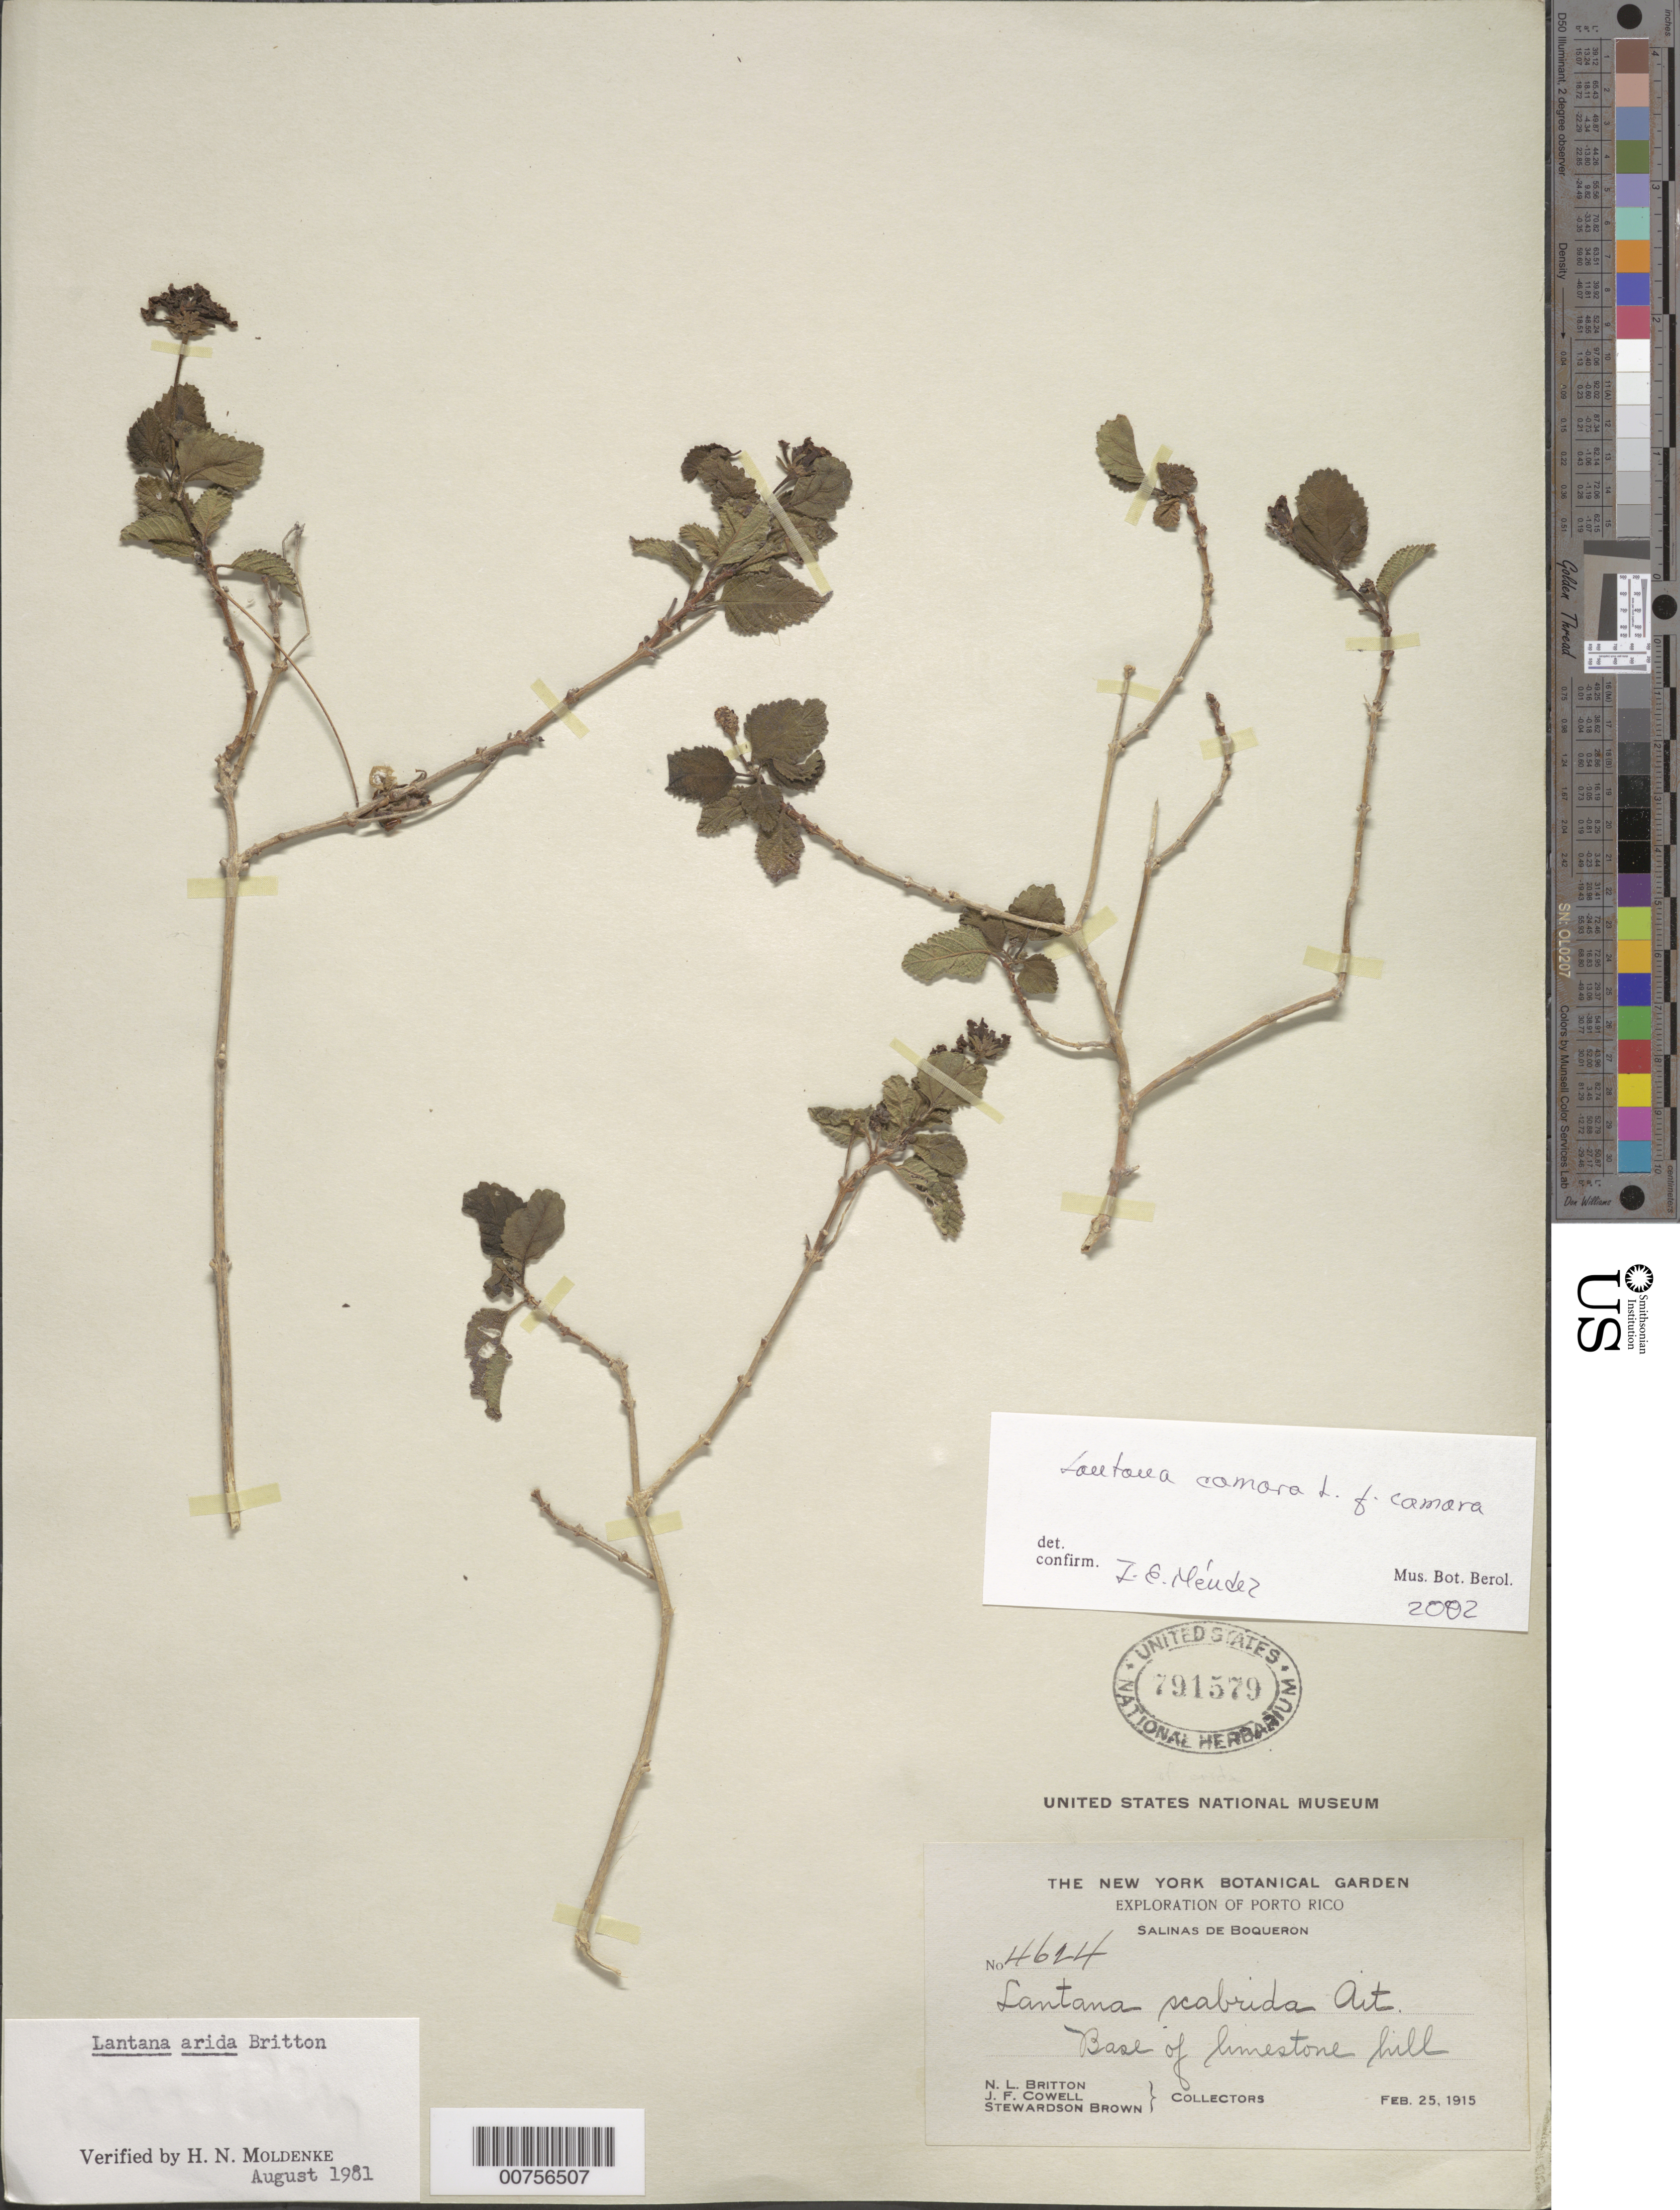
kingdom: Plantae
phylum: Tracheophyta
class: Magnoliopsida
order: Lamiales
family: Verbenaceae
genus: Lantana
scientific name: Lantana camara f. camara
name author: L.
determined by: Méndez, Isidro E., (HIPC)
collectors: N. Britton, J. F. Cowell & S. Brown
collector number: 4624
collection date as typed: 25 Feb 1915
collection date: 1915-02-25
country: Puerto Rico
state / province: Cabo Rojo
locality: Salinas de Boqueron.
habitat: Base of limestone hill.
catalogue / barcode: US 791579